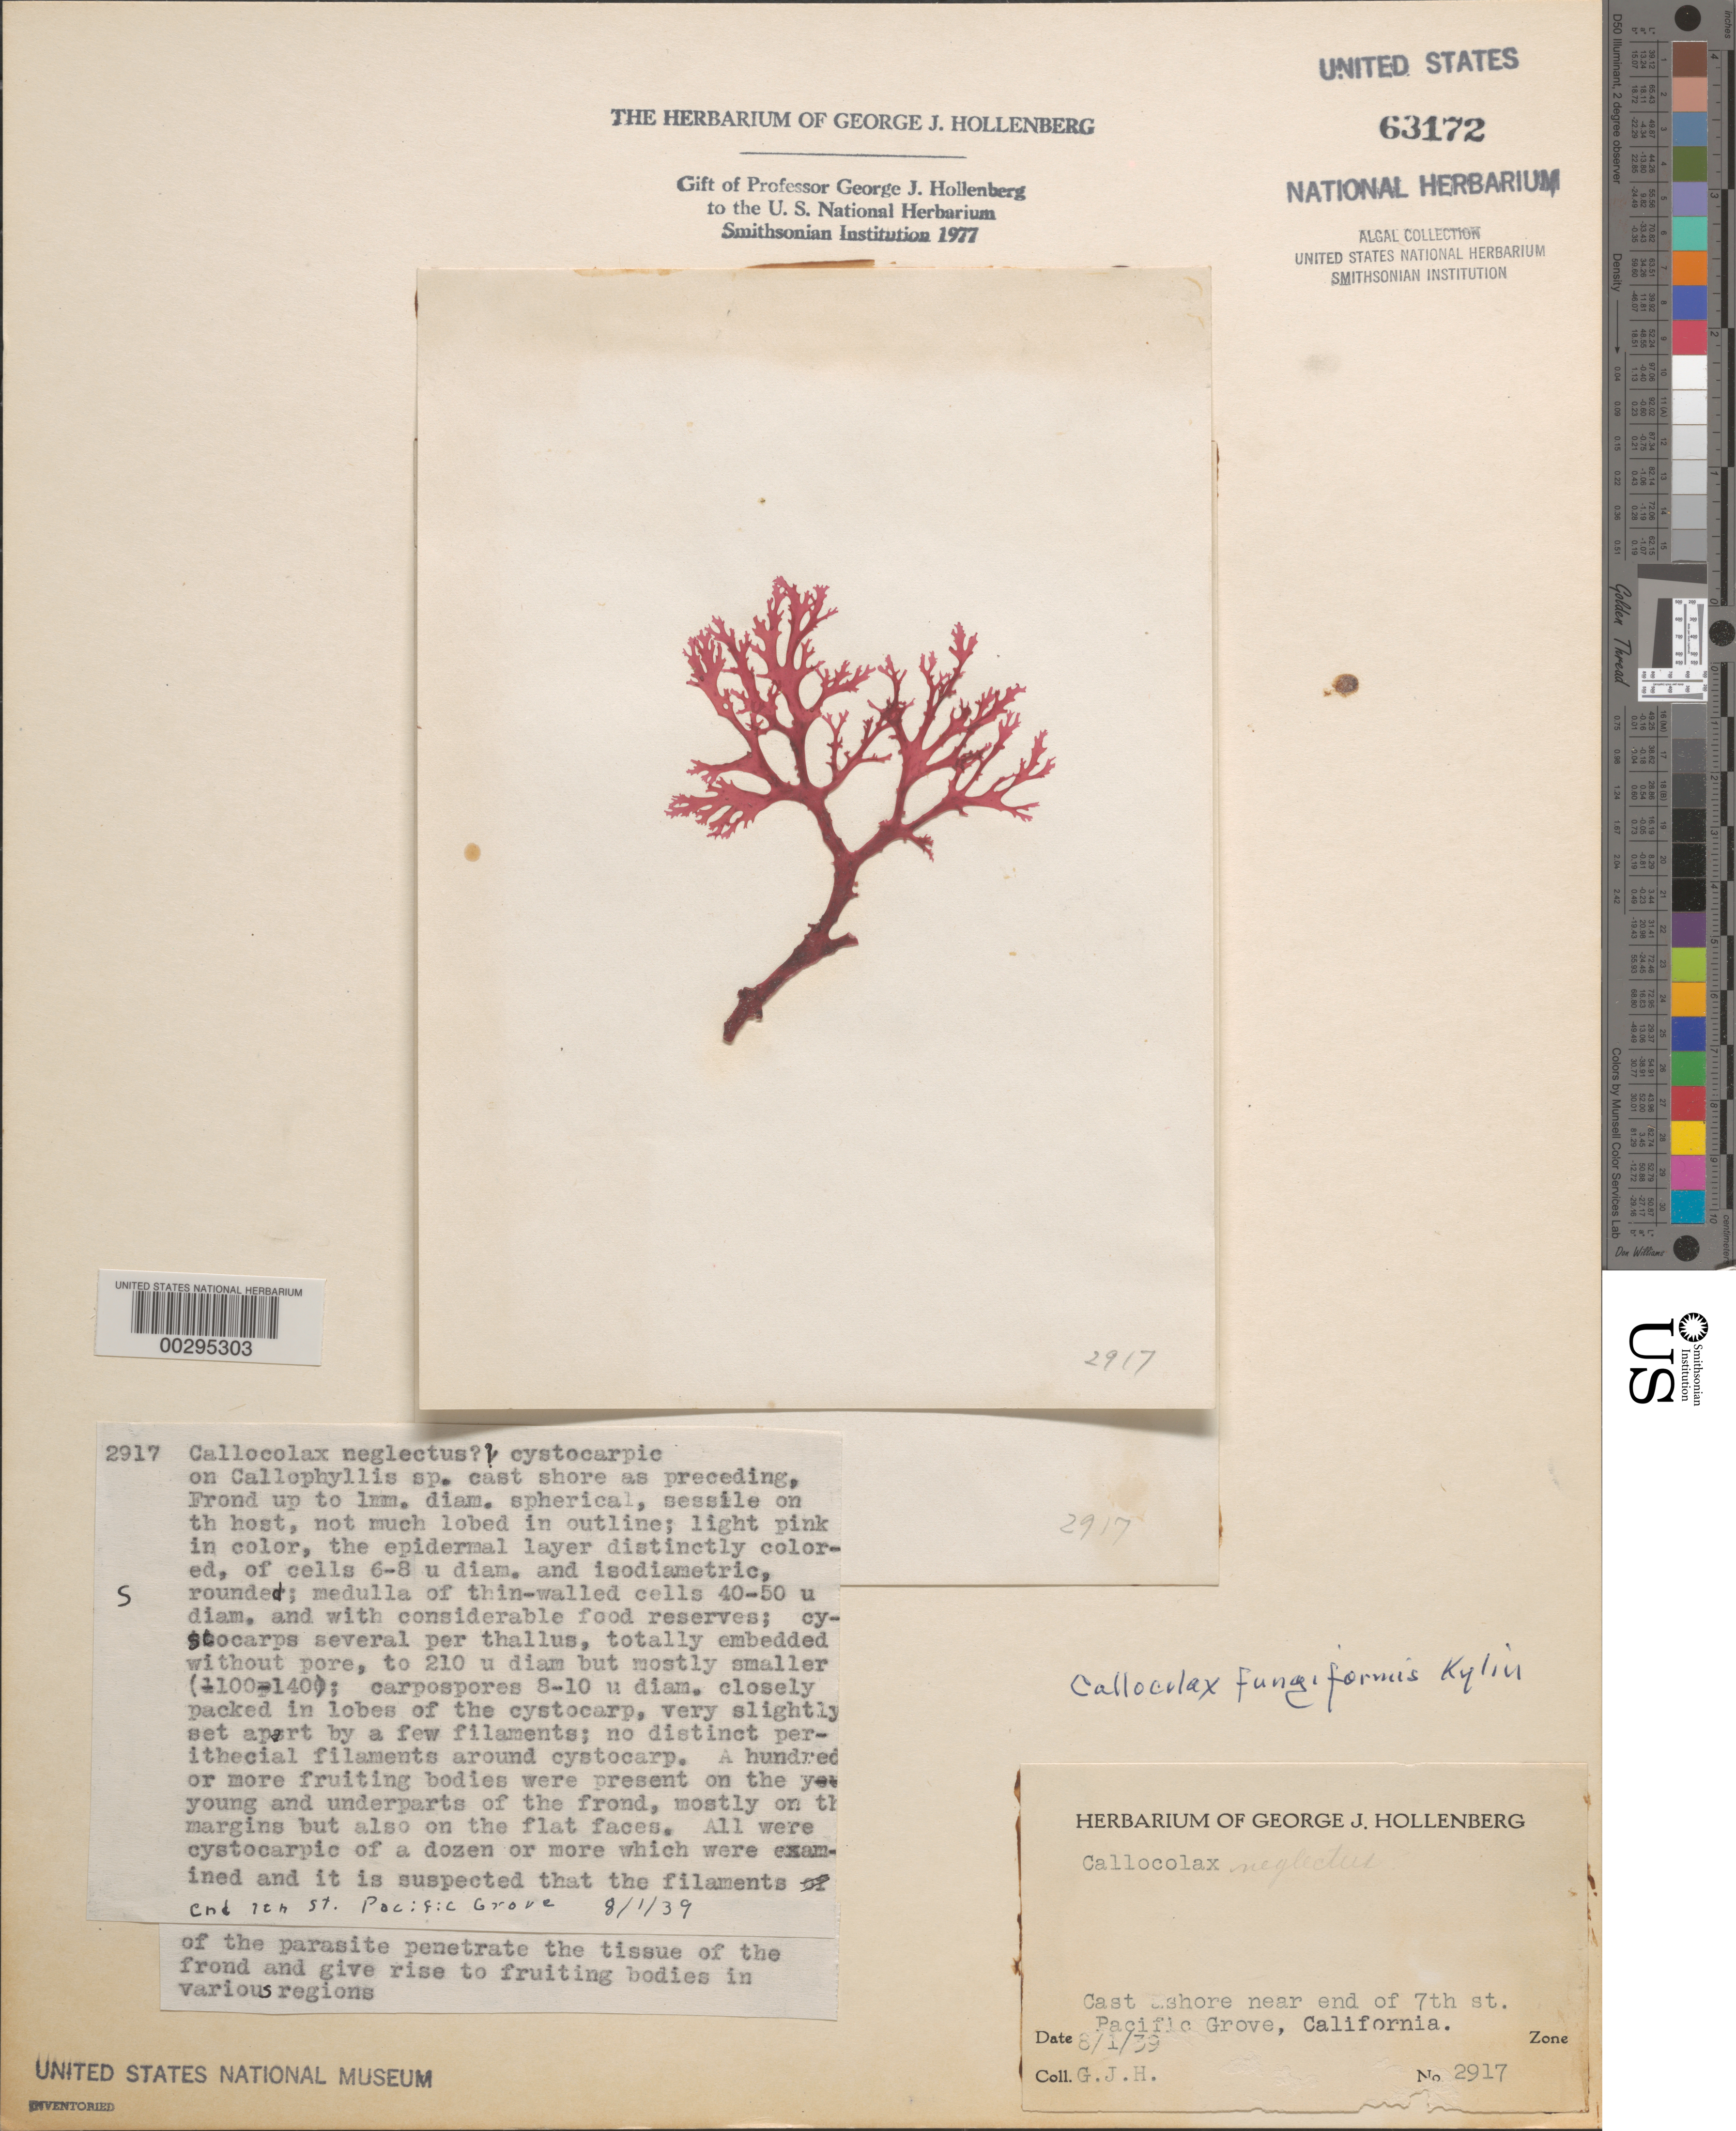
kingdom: Plantae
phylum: Rhodophyta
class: Florideophyceae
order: Gigartinales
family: Kallymeniaceae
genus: Callocolax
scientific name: Callocolax fungiformis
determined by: Hollenberg, George J.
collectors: G. Hollenberg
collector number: GJH 2917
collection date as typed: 01 Aug 1939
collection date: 1939-08-01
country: United States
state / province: California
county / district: Monterey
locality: Pacific Grove, near end of 7th Street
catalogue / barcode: US 63172